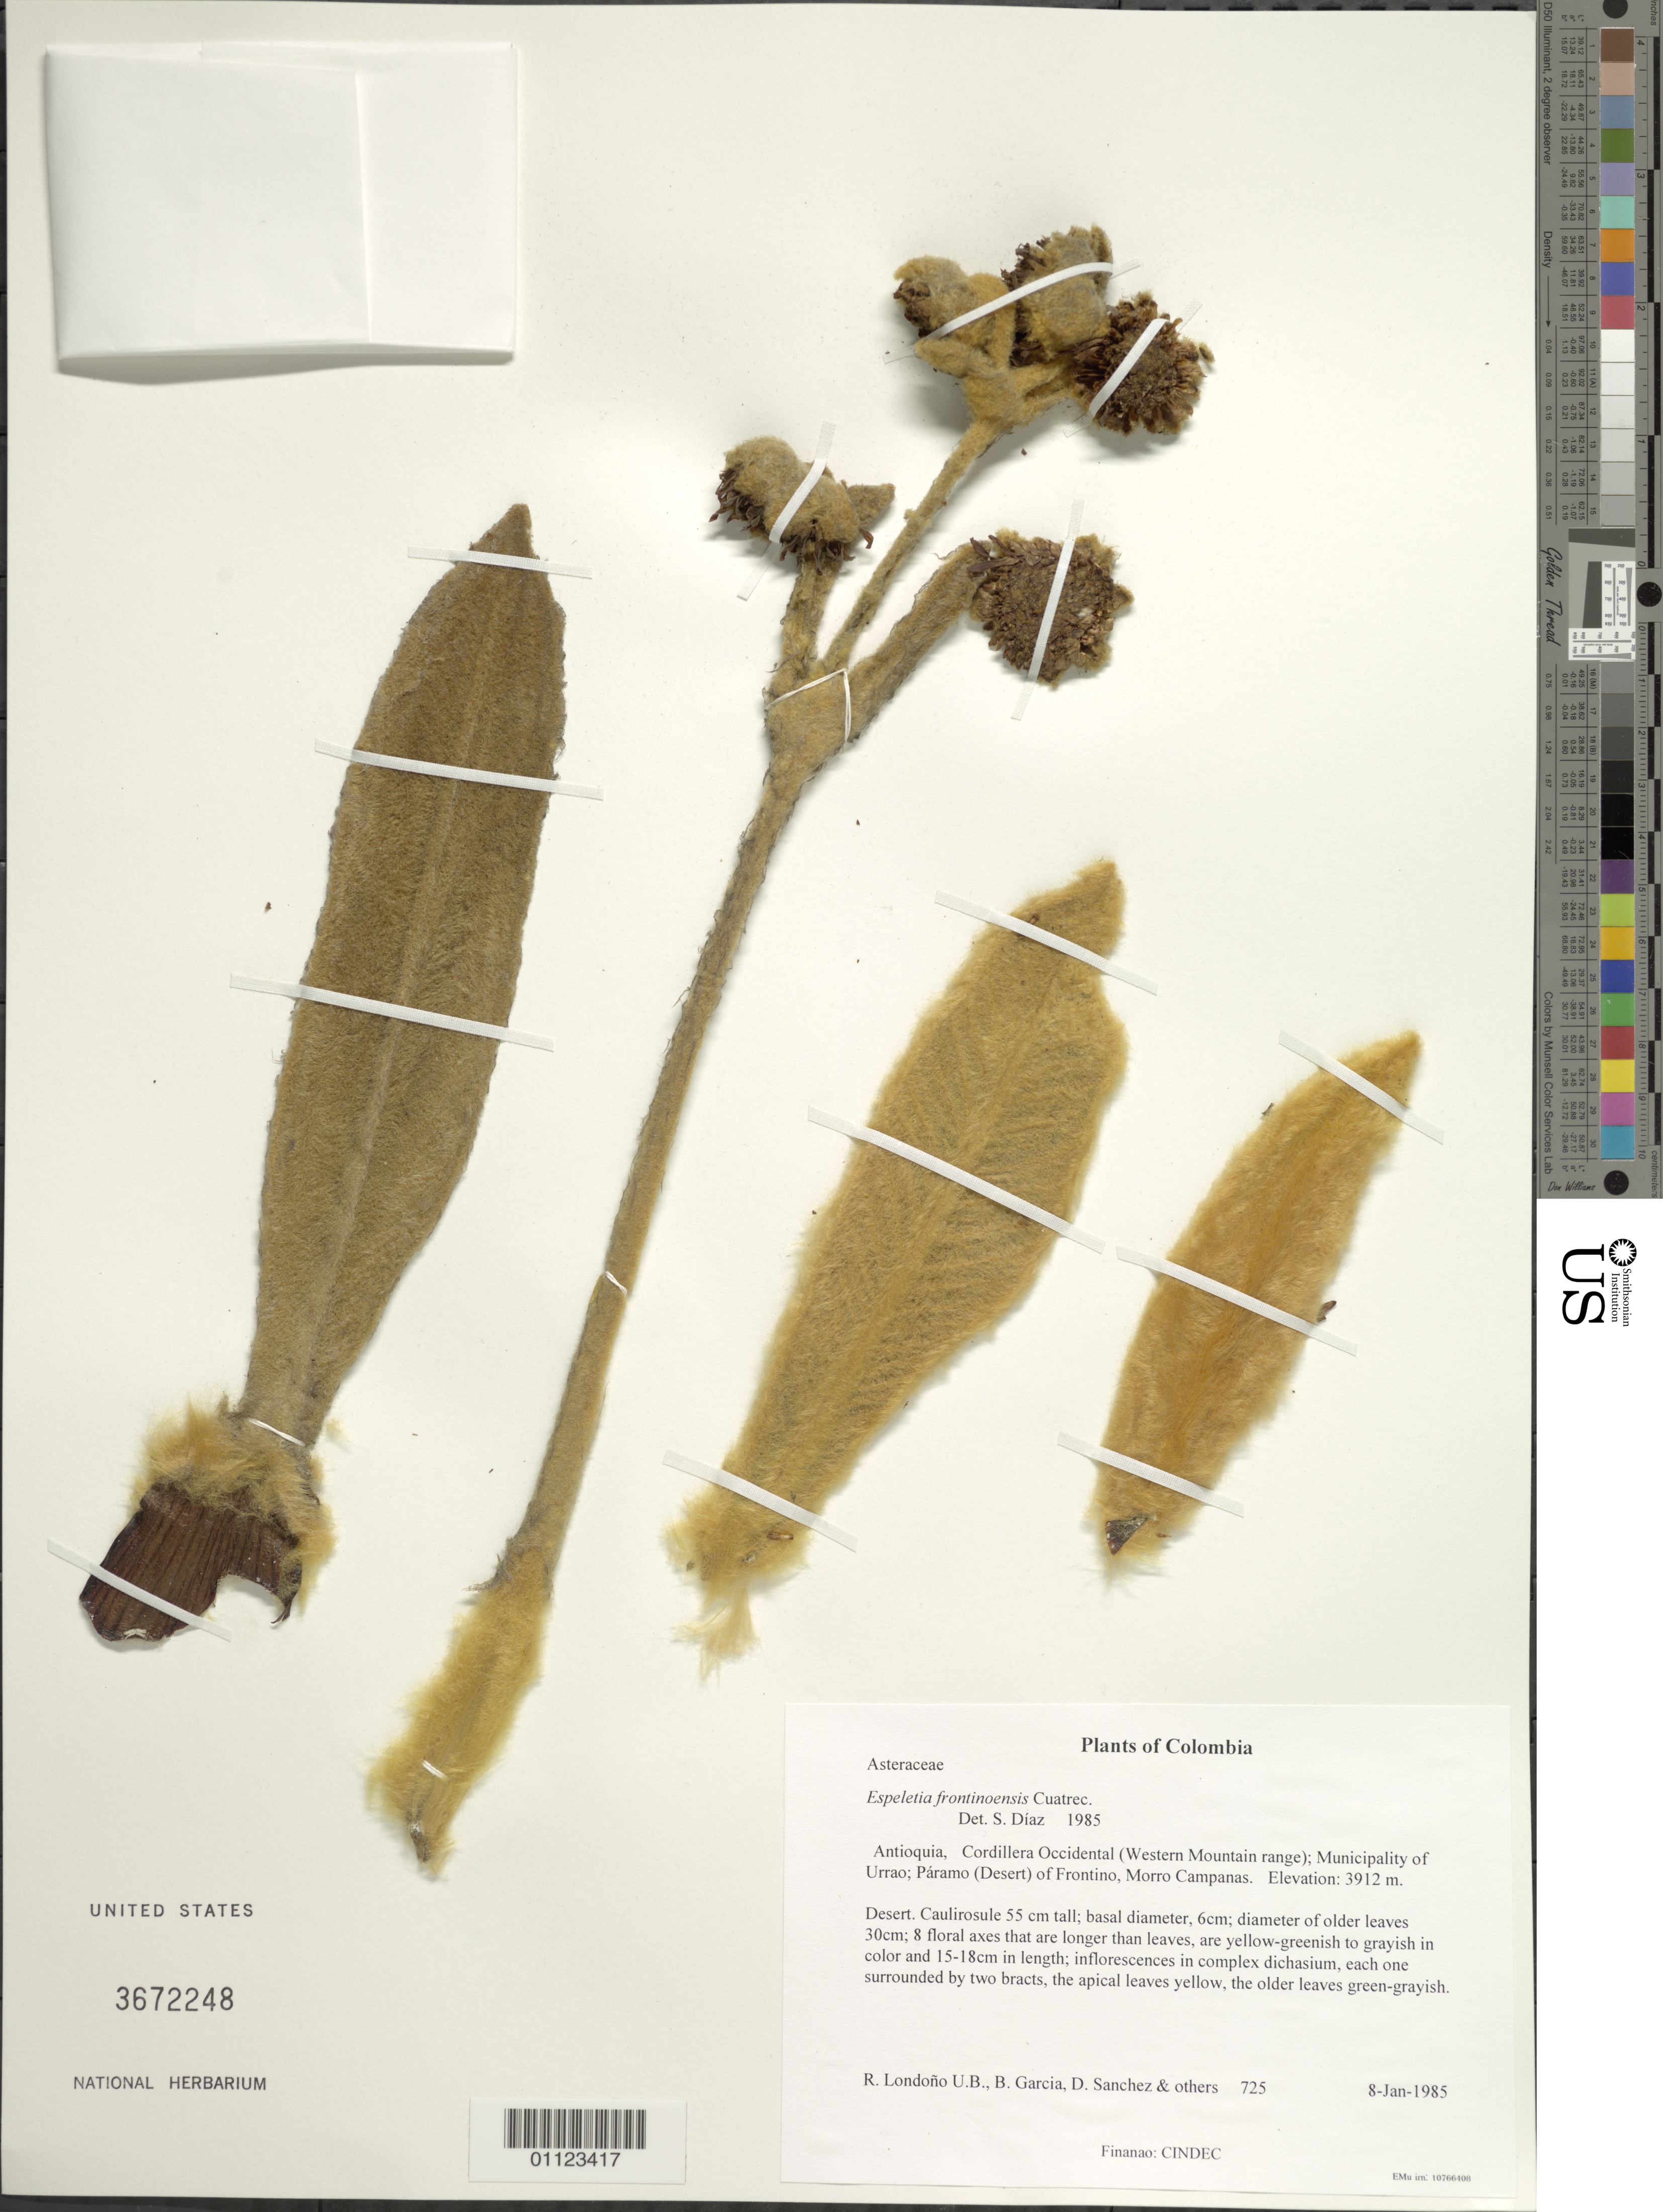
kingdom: Plantae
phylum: Tracheophyta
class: Magnoliopsida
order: Asterales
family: Asteraceae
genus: Espeletia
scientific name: Espeletia frontinoensis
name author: Cuatrec.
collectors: R. Londono U.B. et al.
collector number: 725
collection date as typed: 8-Jan-85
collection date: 1985-01-08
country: Colombia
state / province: Antioquia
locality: Cordillera Occidental (Western Mountain range); Municipality of Urrao; Páramo (Desert) of Frontino, Morro Campanas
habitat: Paramo.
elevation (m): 3912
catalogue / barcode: US 3672248